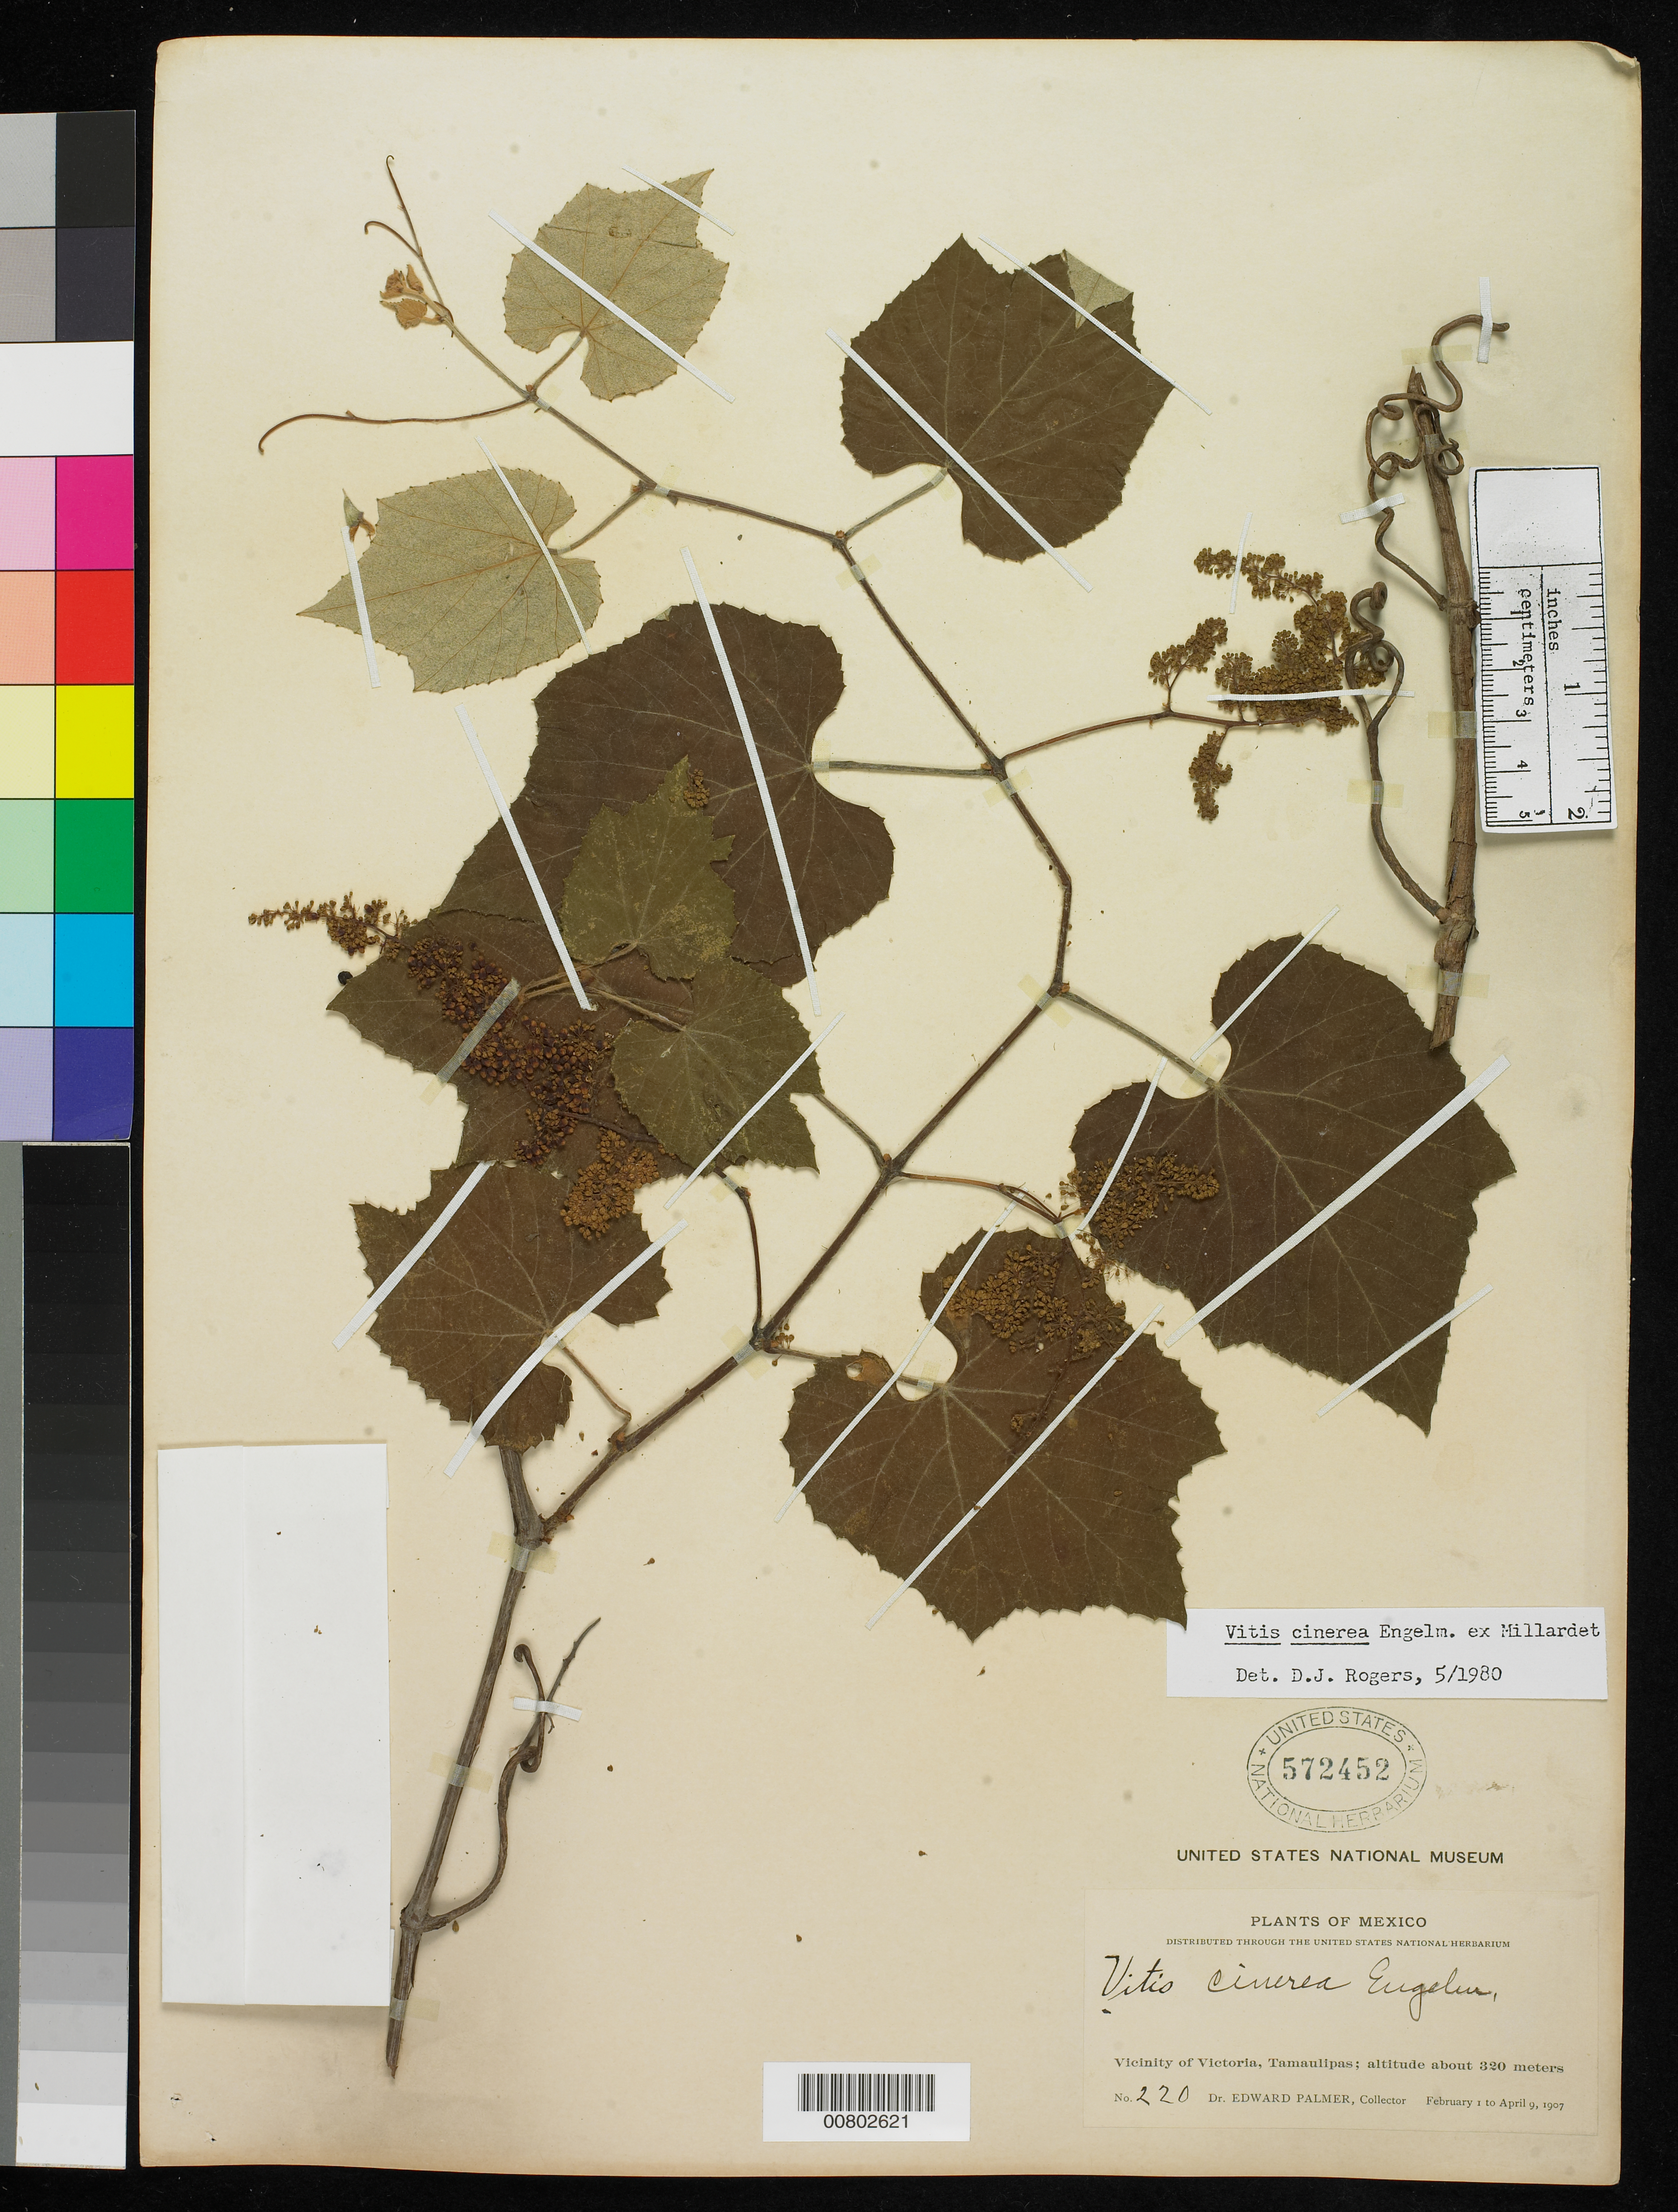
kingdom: Plantae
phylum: Tracheophyta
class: Magnoliopsida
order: Vitales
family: Vitaceae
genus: Vitis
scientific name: Vitis cinerea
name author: (Engelm.) Millardet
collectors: E. Palmer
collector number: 220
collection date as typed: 01 Feb 1907 to 09 Apr 1907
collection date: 1907-02-01/1907-04-09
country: Mexico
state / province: Tamaulipas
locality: Vicinity of Victoria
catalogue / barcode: US 572452